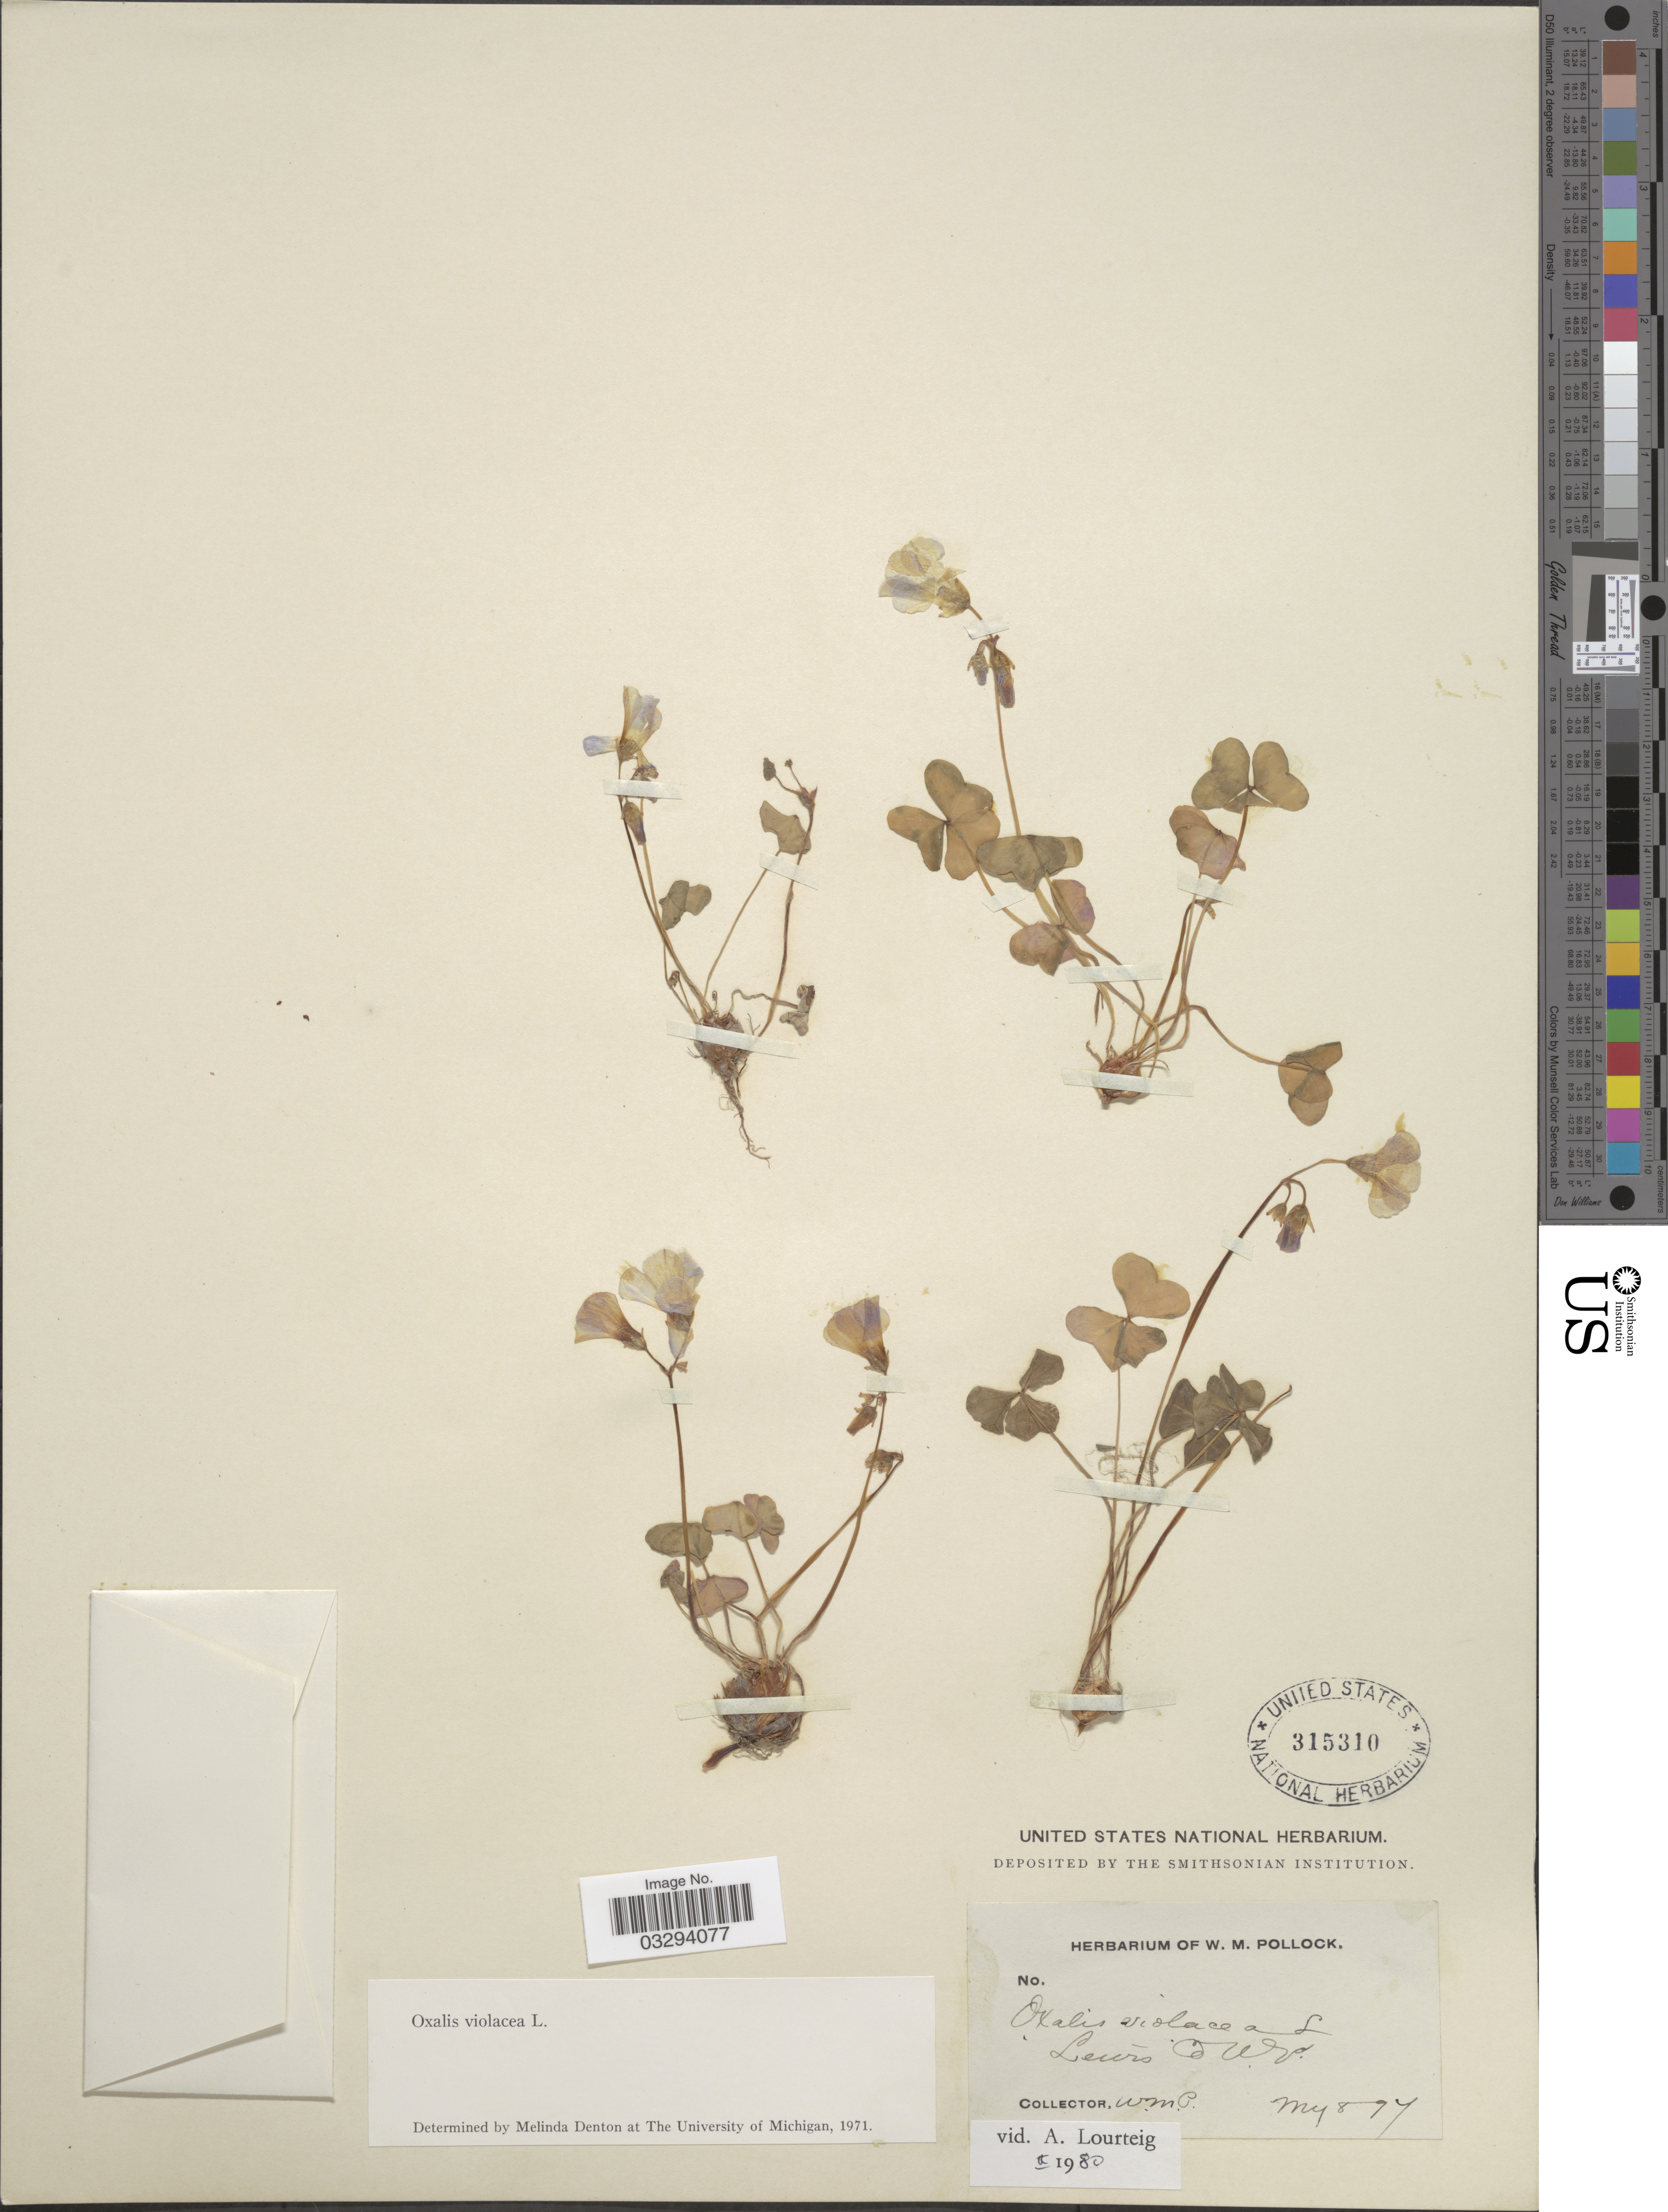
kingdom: Plantae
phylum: Tracheophyta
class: Magnoliopsida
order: Oxalidales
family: Oxalidaceae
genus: Oxalis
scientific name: Oxalis violacea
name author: L.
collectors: W. M. Pollock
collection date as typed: Transcribed d/m/y: 8/5/97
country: United States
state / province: West Virginia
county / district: Lewis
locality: Lewis Co.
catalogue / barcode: US 315310